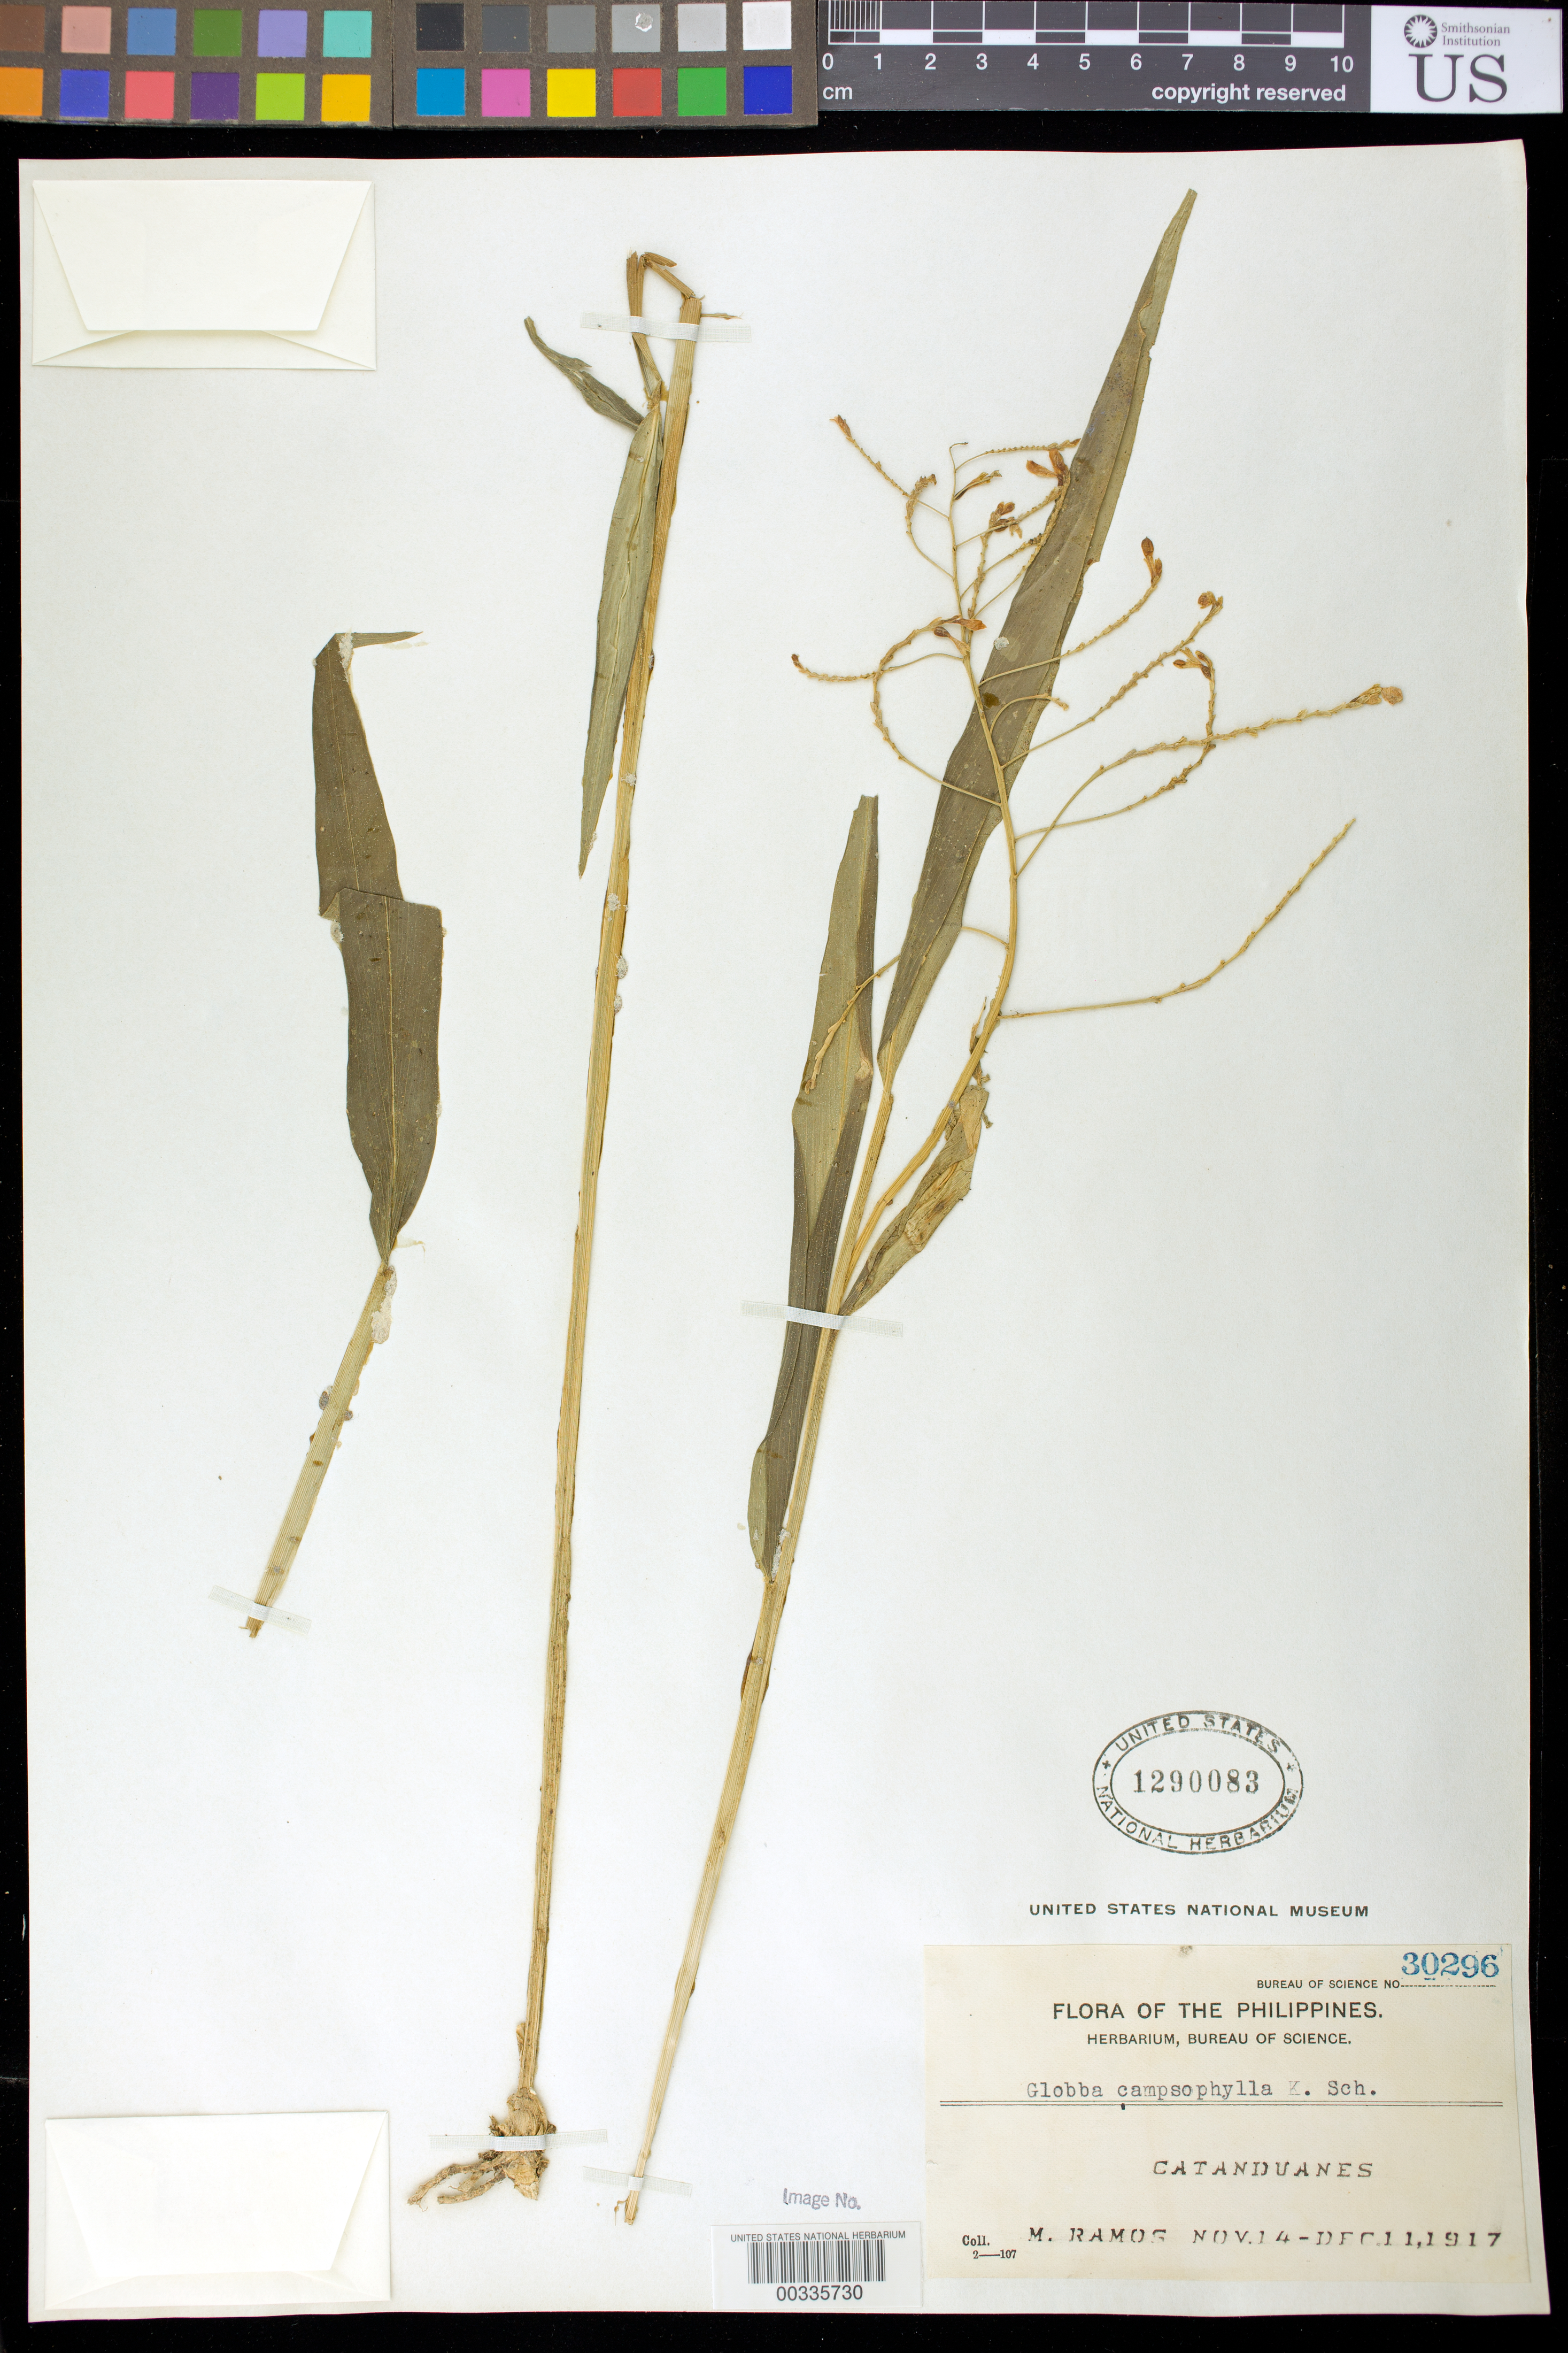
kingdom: Plantae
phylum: Tracheophyta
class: Liliopsida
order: Zingiberales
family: Zingiberaceae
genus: Globba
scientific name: Globba campsophylla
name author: K. Schum.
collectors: M. Ramos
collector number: Bur. Sci. 30296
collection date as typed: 14 Nov 1917 to 11 Dec 1917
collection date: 1917-11-14/1917-12-11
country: Philippines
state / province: Bicol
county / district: Catanduanes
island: Catanduanes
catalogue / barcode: US 1290083